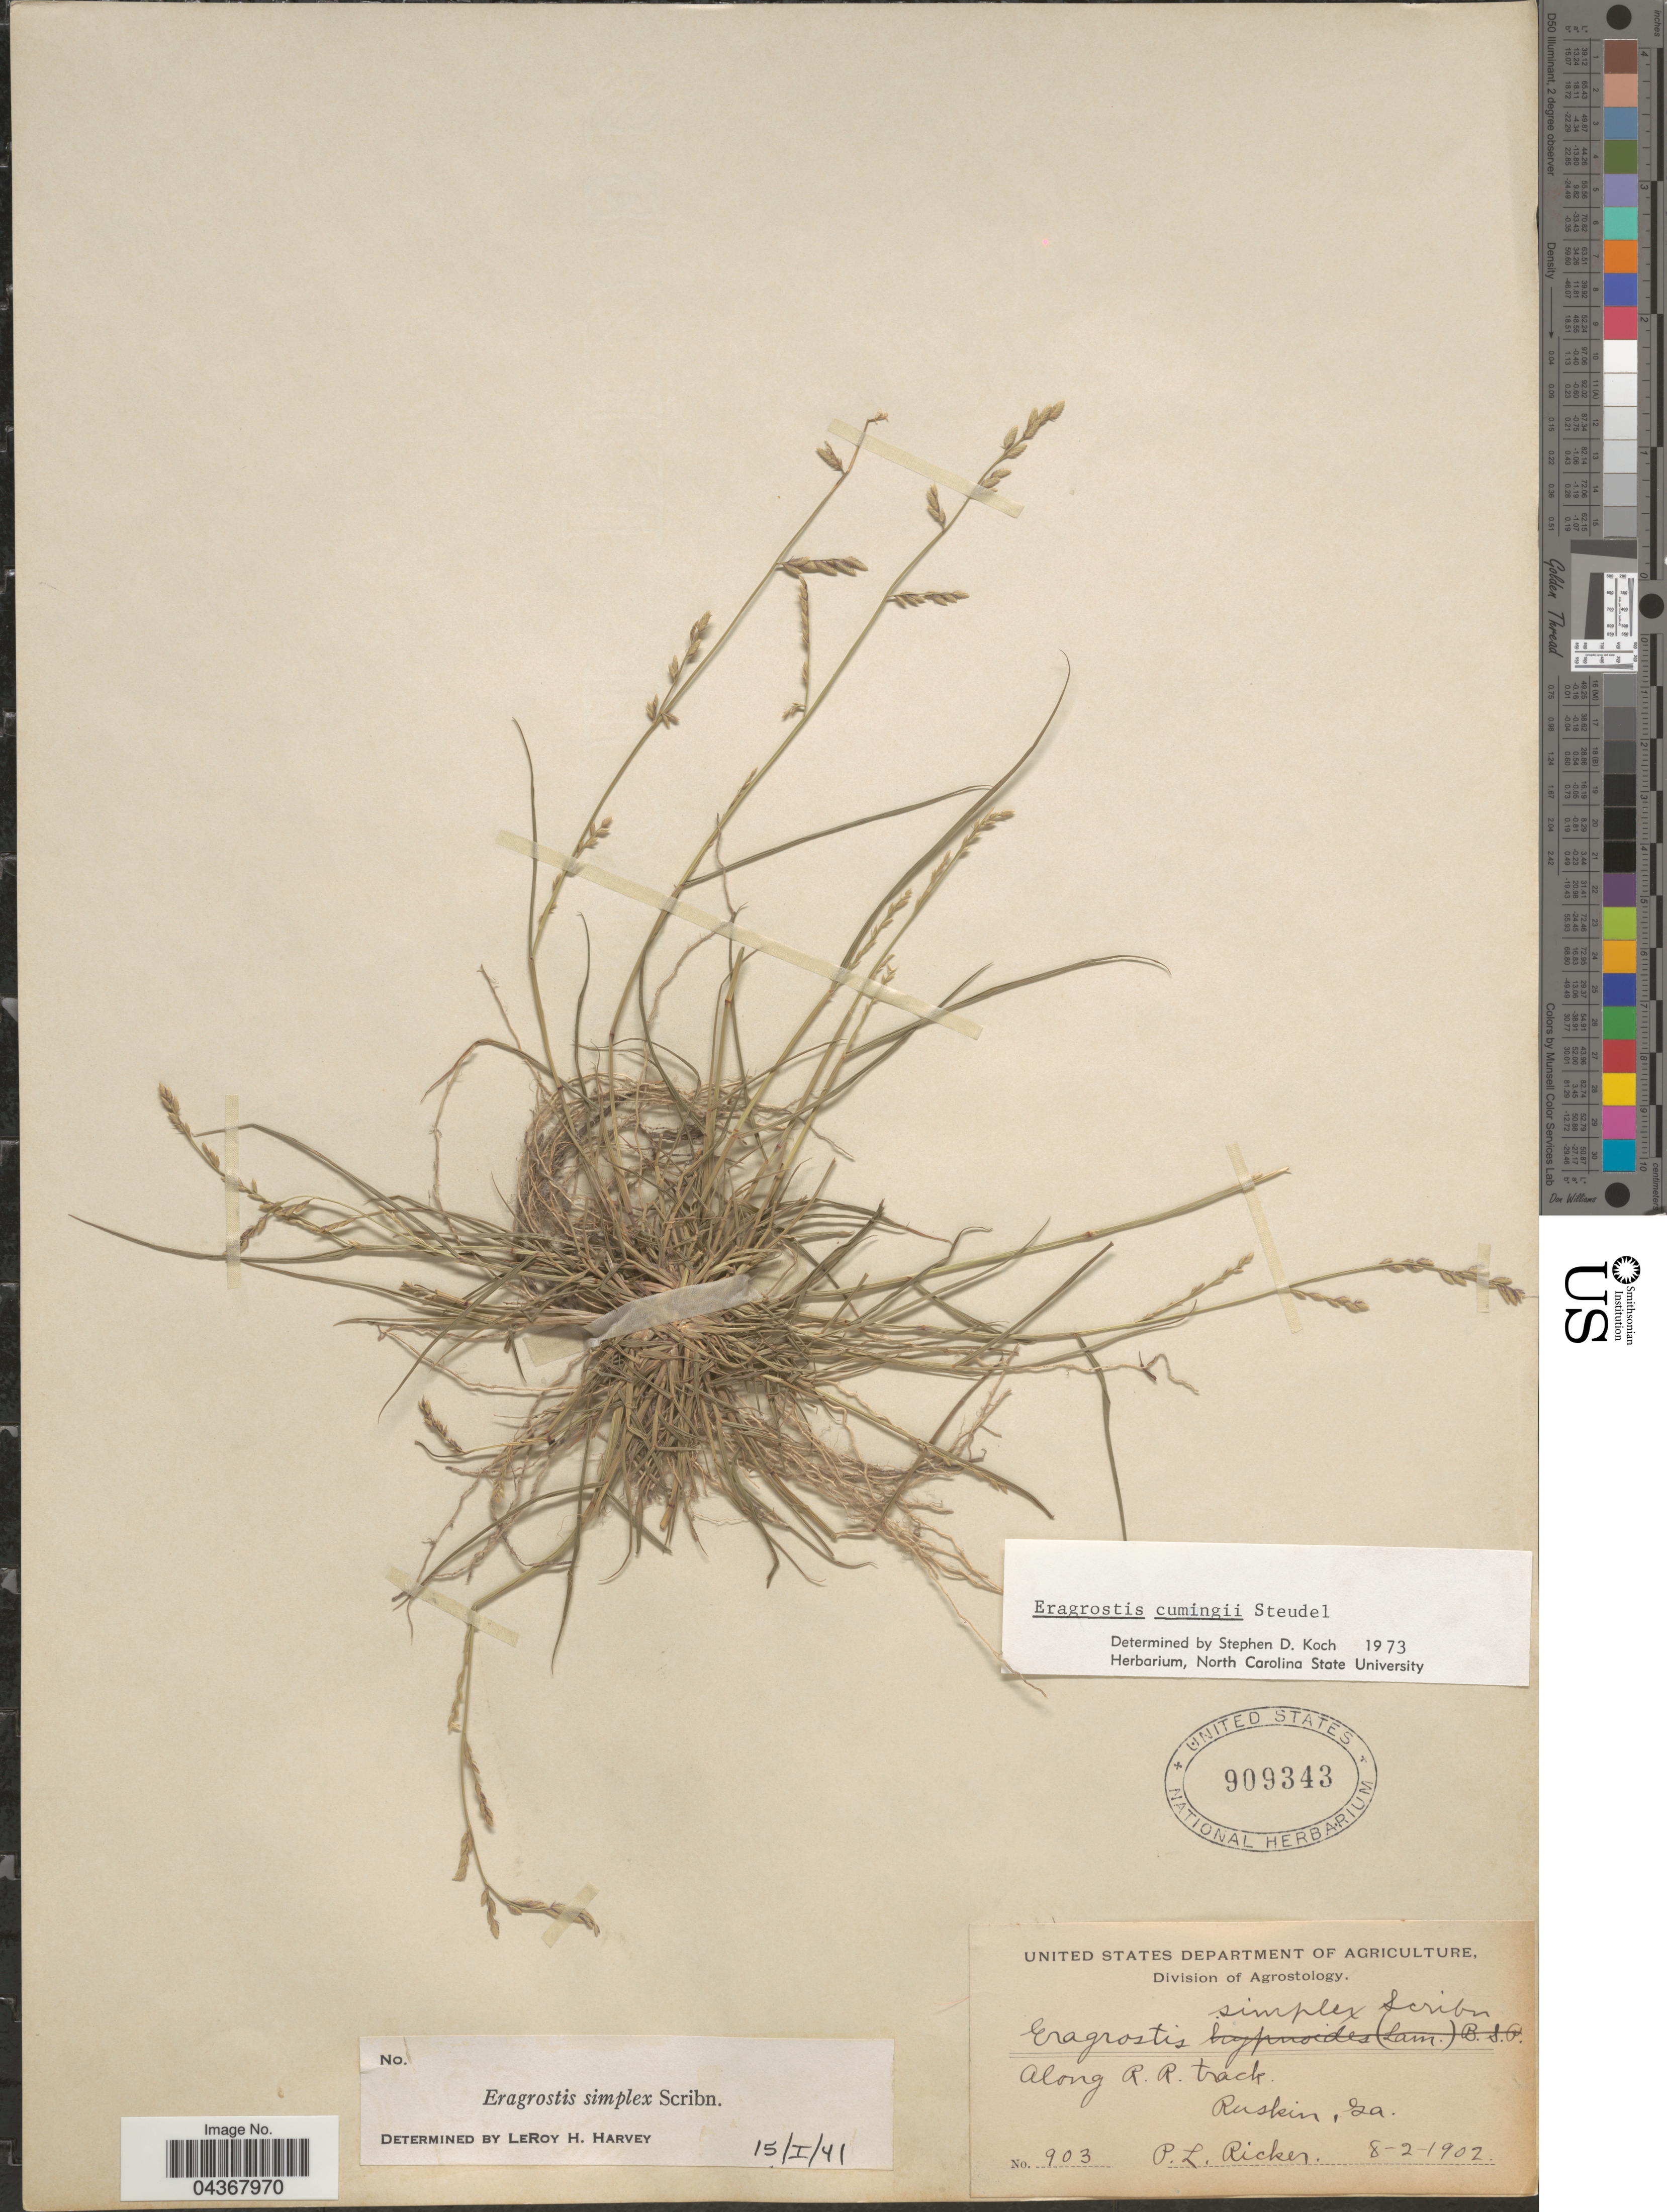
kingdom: Plantae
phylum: Tracheophyta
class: Liliopsida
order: Poales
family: Poaceae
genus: Eragrostis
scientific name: Eragrostis cumingii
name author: Steud.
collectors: P. Ricker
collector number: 903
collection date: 1902-08-02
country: United States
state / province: Georgia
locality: Along R.R. track. Ruskin.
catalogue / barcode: US 909343